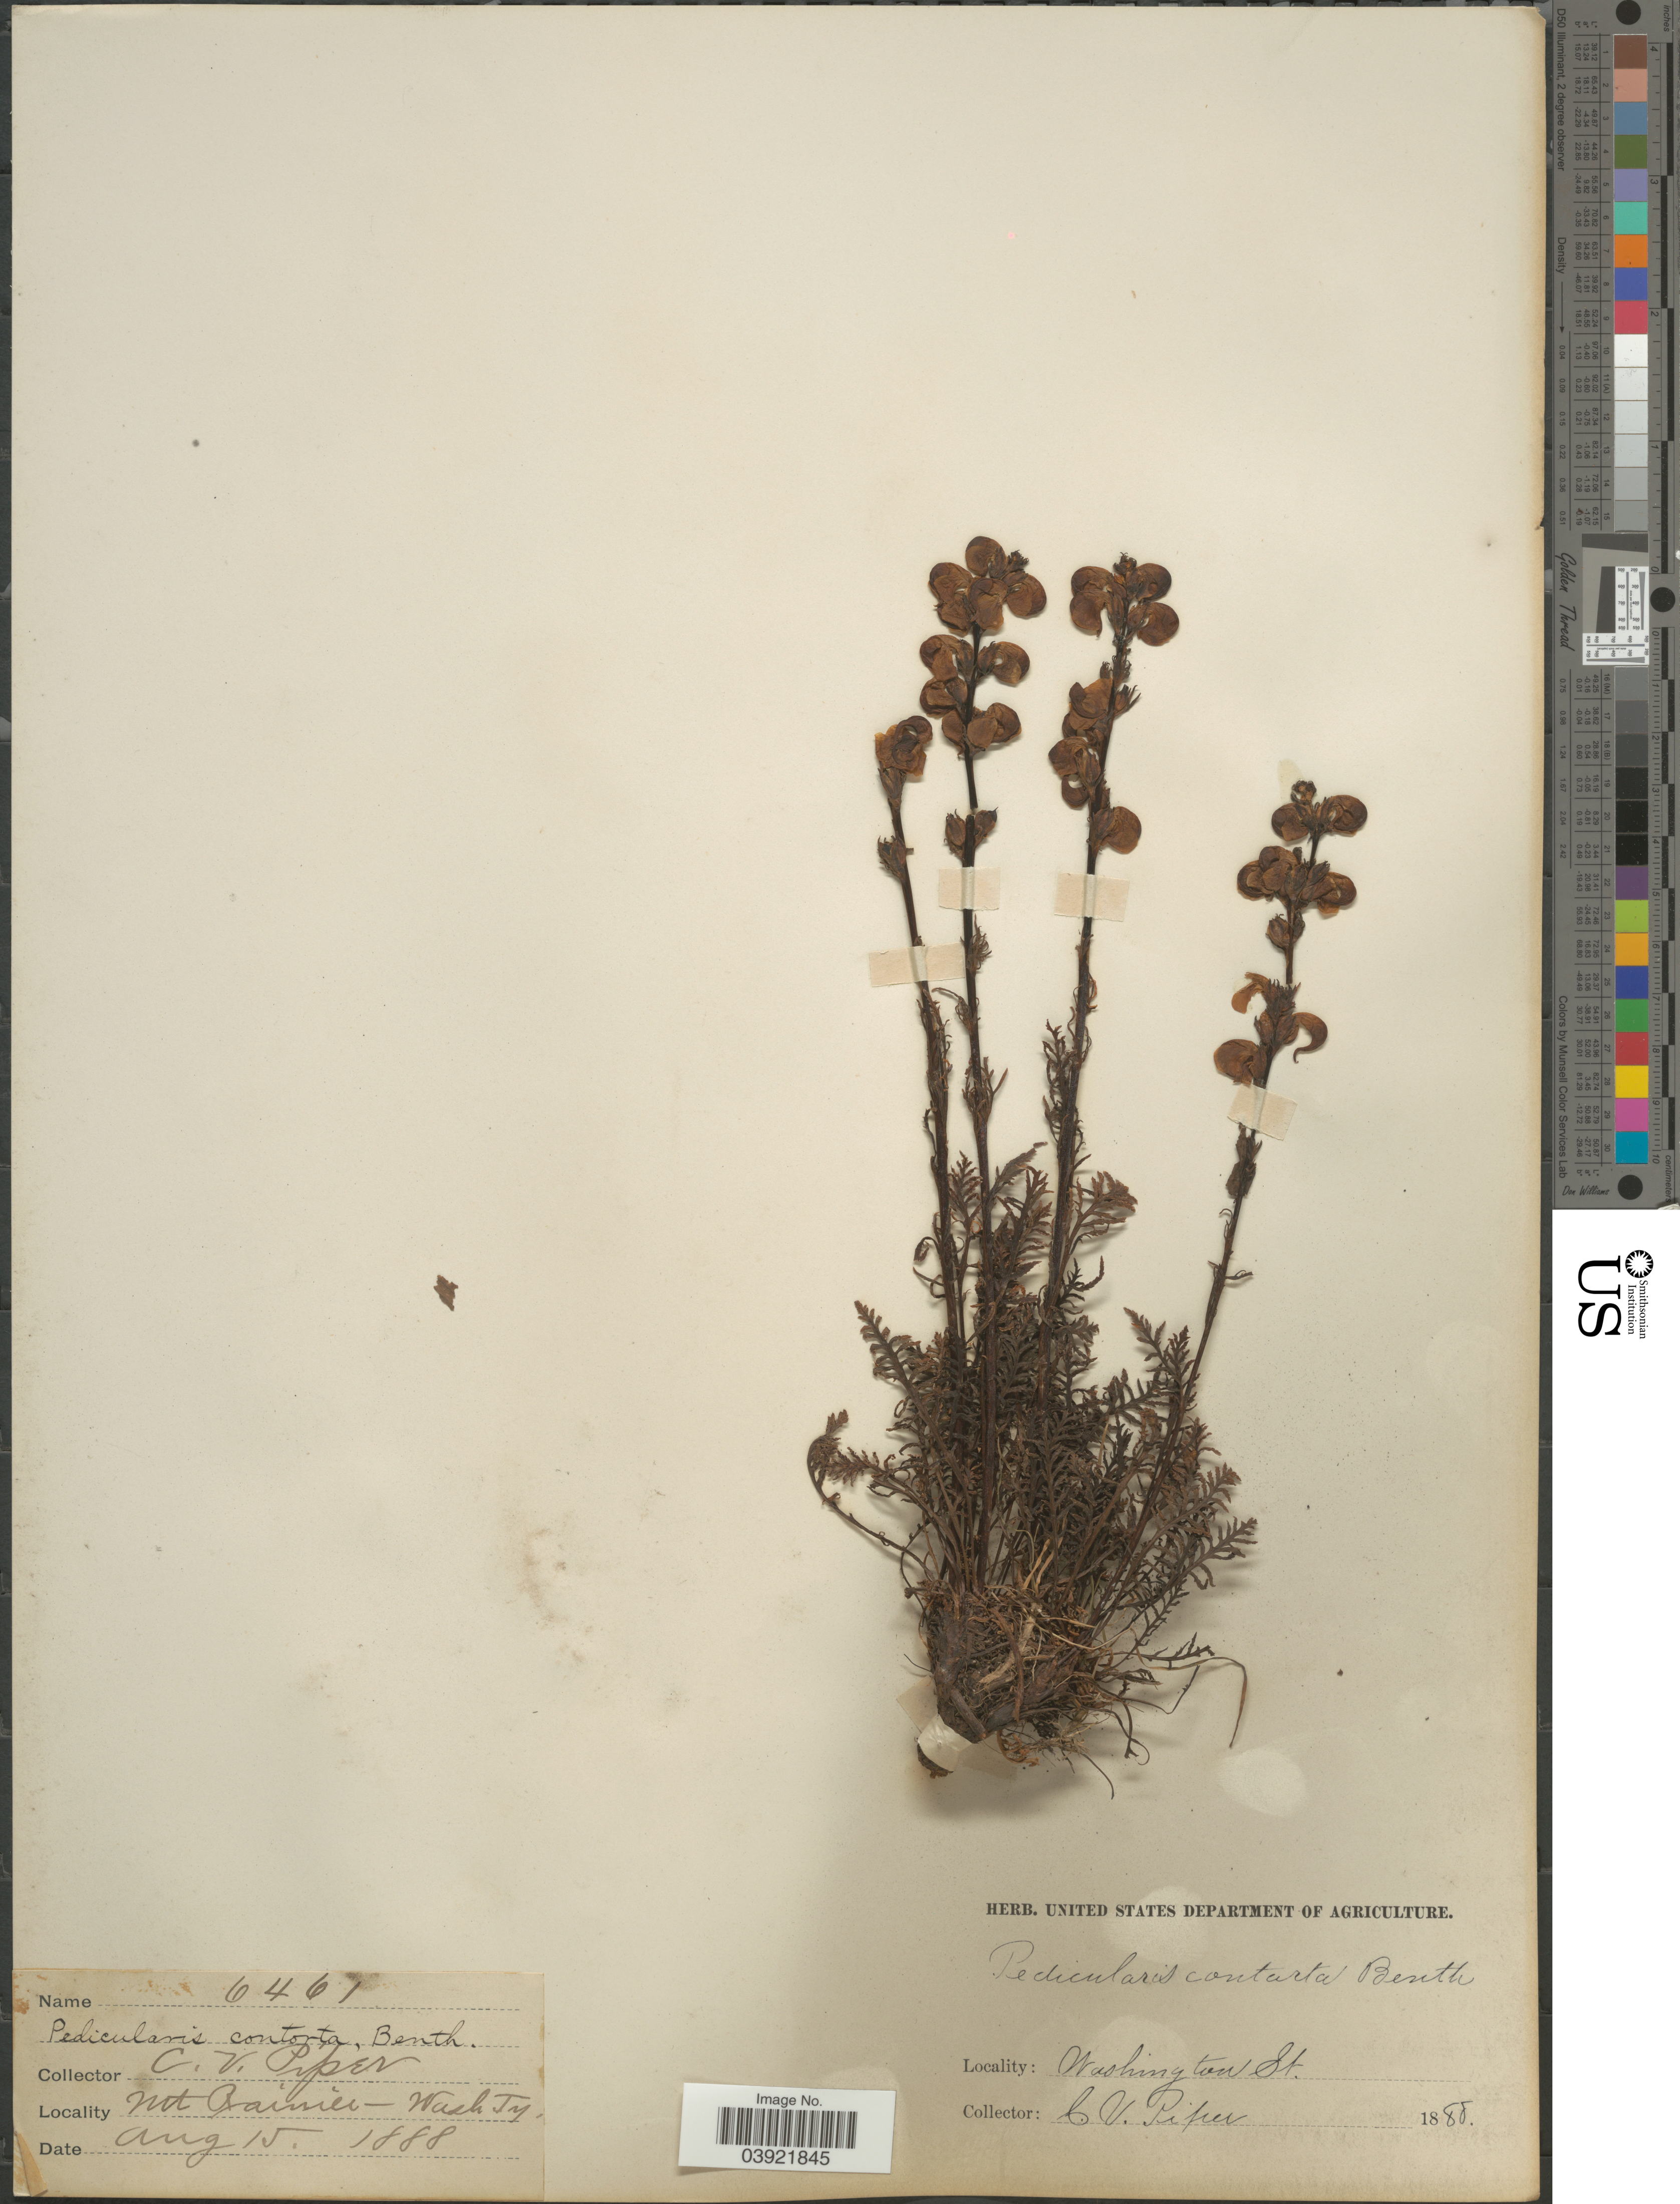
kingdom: Plantae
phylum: Tracheophyta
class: Magnoliopsida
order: Lamiales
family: Orobanchaceae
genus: Pedicularis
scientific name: Pedicularis contorta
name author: Benth.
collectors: C. V. Piper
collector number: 6461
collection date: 1888-08-15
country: United States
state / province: Washington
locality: Mt. Rainier - Wash Ty.